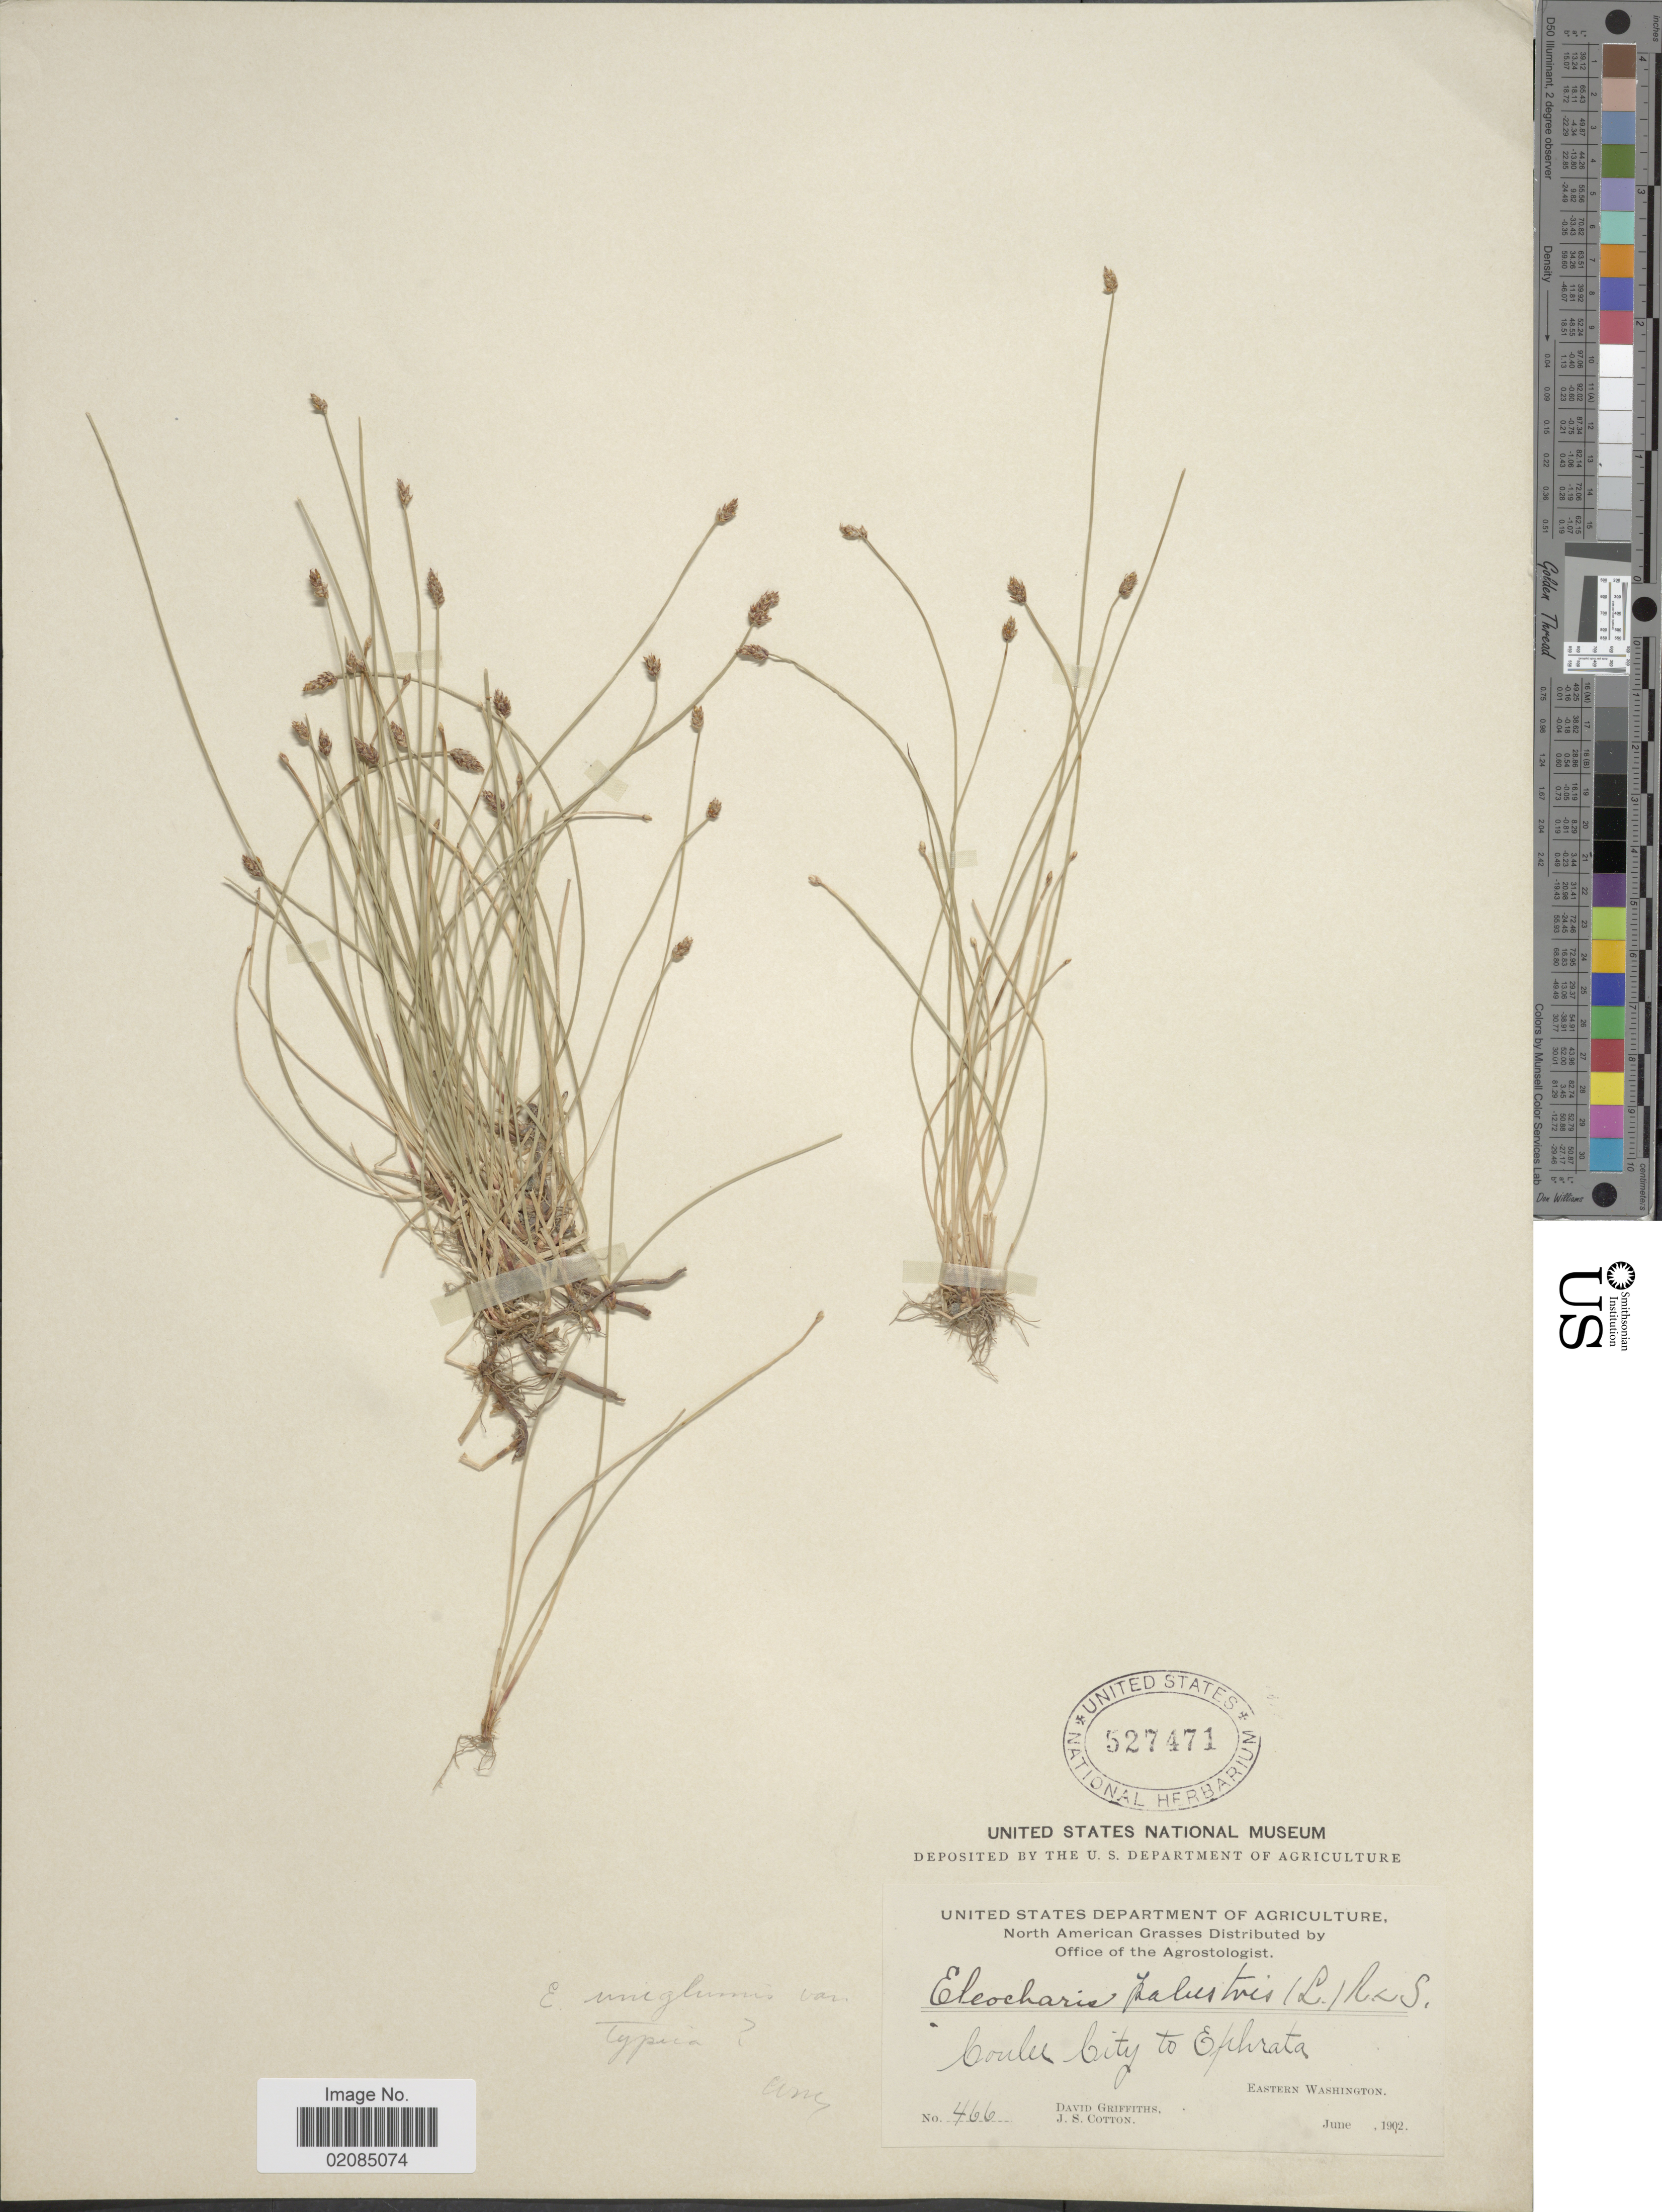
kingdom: Plantae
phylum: Tracheophyta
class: Liliopsida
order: Poales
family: Cyperaceae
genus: Eleocharis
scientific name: Eleocharis uniglumis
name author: (Link) Schult.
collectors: D. Griffiths & J. S. Cotton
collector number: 466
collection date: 1902-06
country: United States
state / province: Washington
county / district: Grant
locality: Coulee City to Ephrata, Eastern Washington.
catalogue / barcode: US 527471